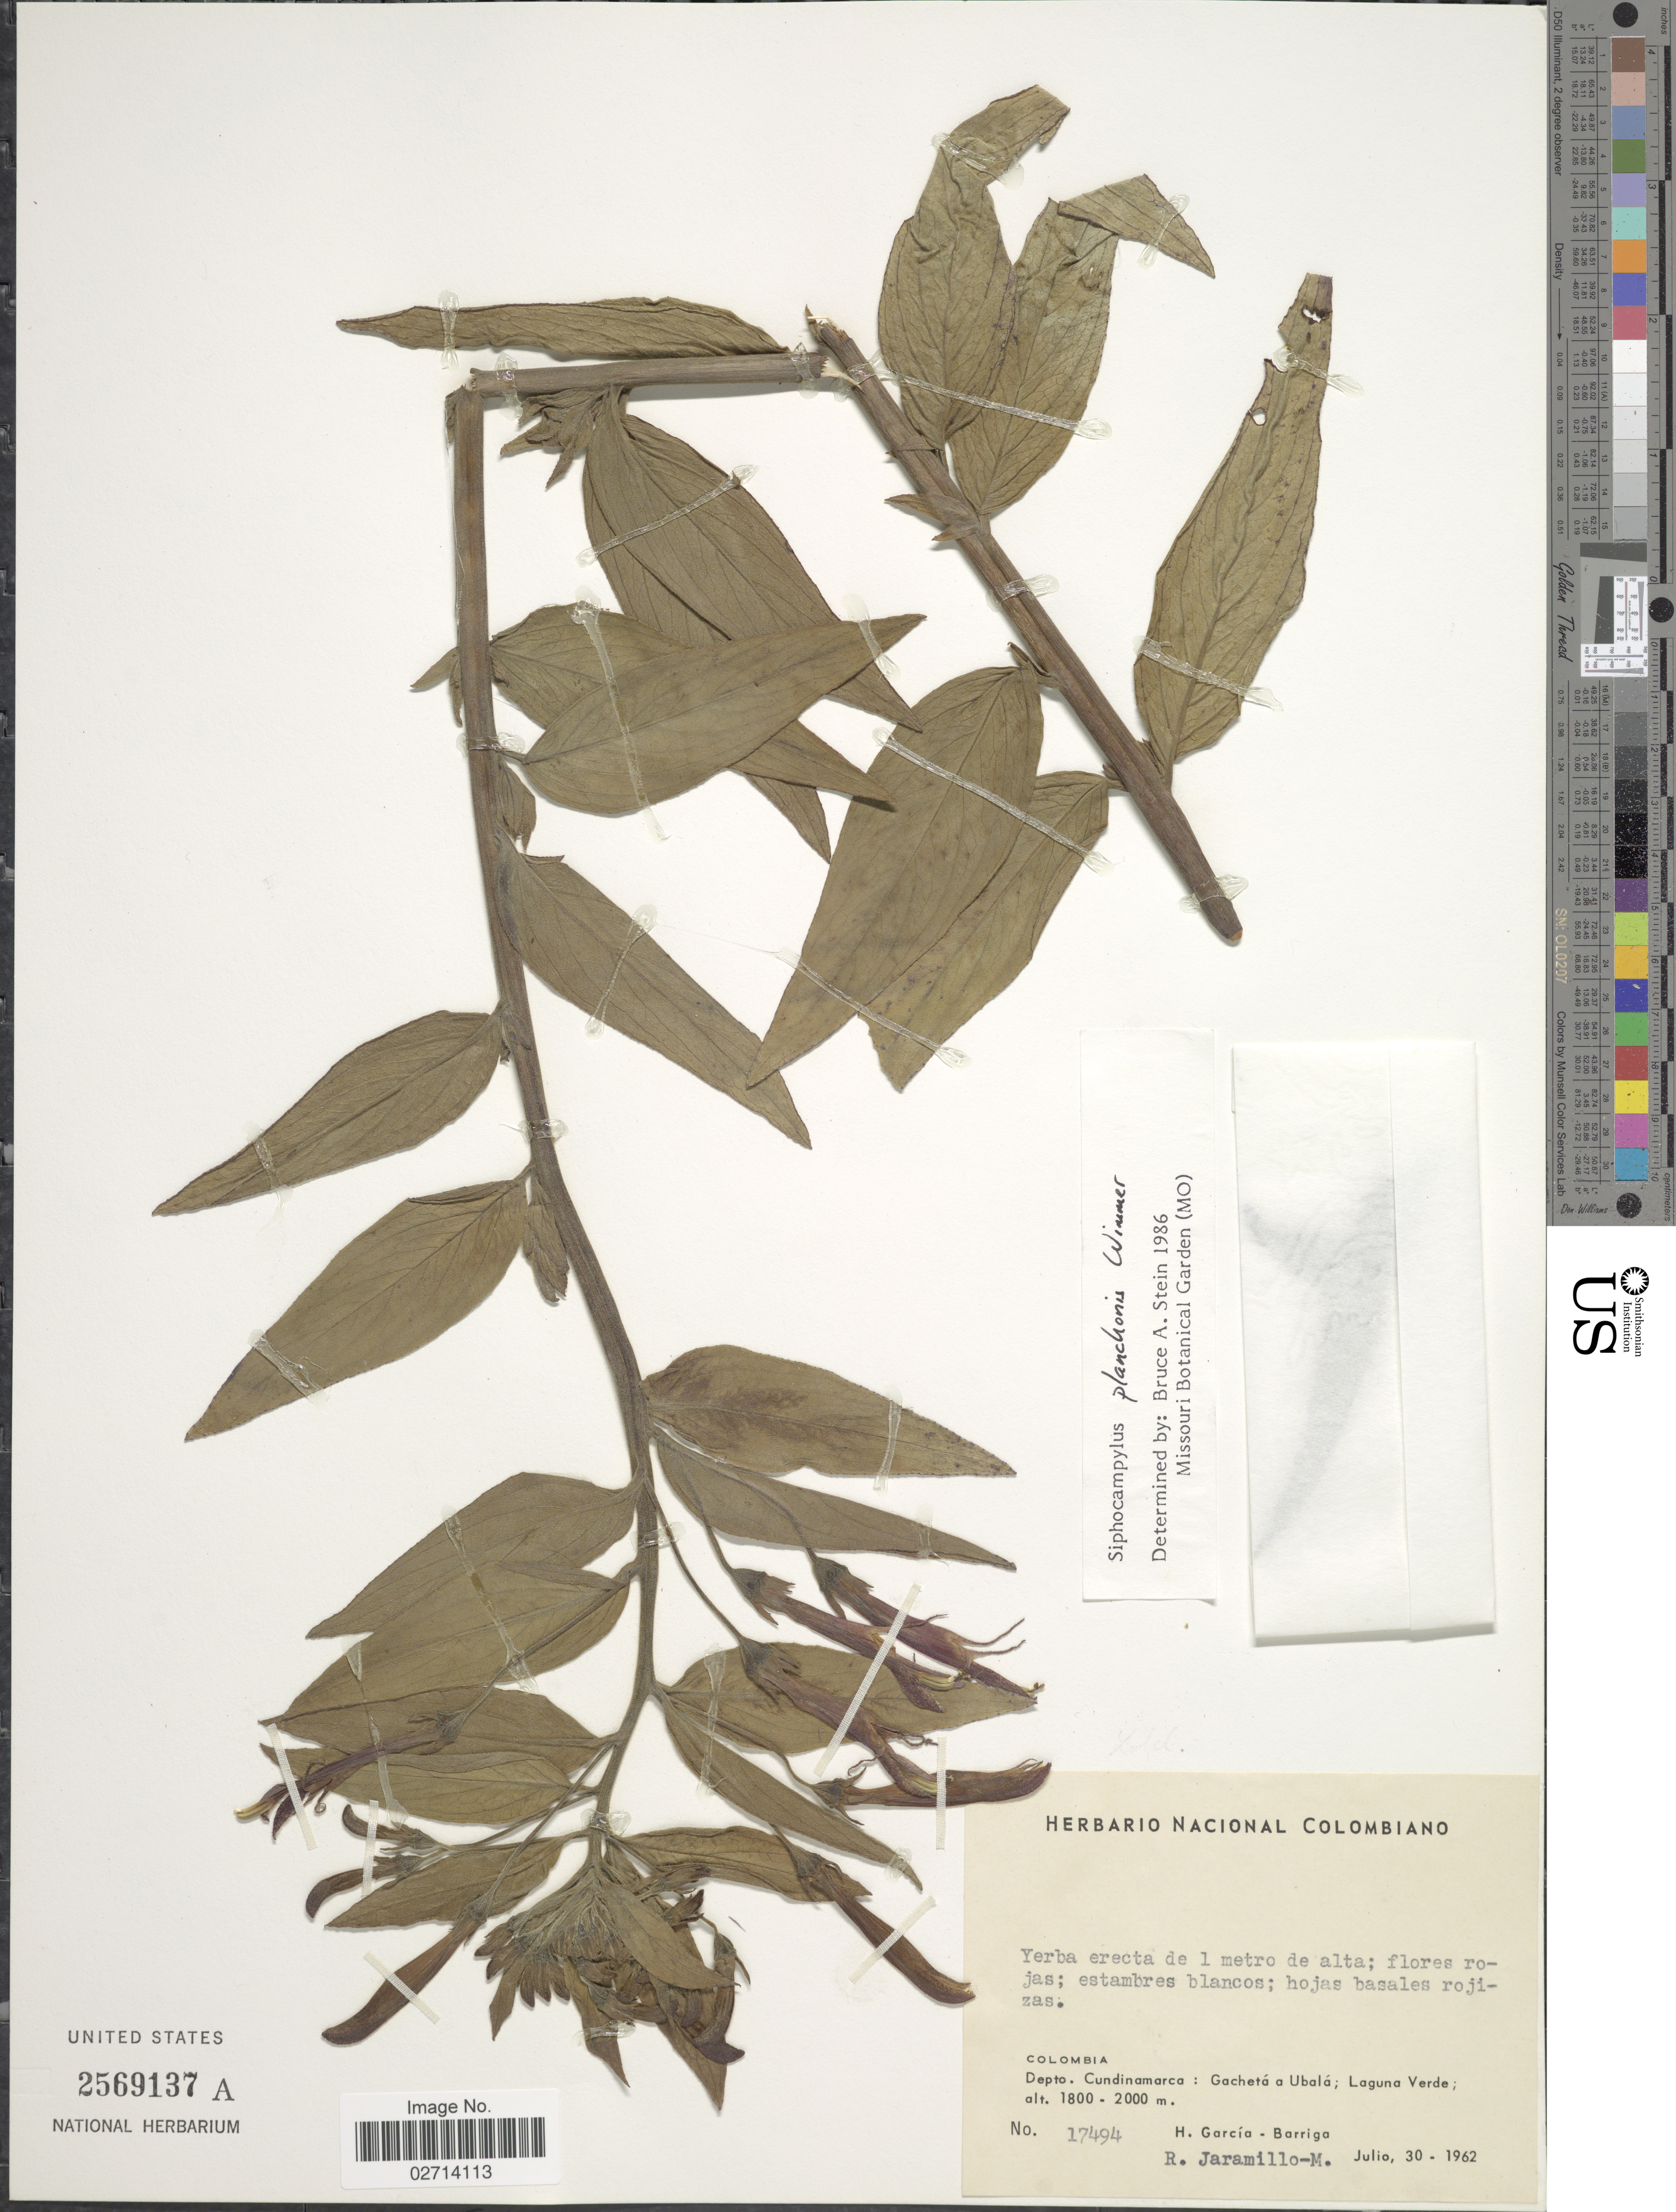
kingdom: Plantae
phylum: Tracheophyta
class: Magnoliopsida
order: Asterales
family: Campanulaceae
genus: Siphocampylus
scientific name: Siphocampylus planchonis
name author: E. Wimm.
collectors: H. García Barriga & R. Jaramillo M.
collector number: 17494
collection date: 1962-07-30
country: Colombia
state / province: Cundinamarca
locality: Gacheta a Ubala; Laguna Verde.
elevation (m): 1800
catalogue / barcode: US 2569137A